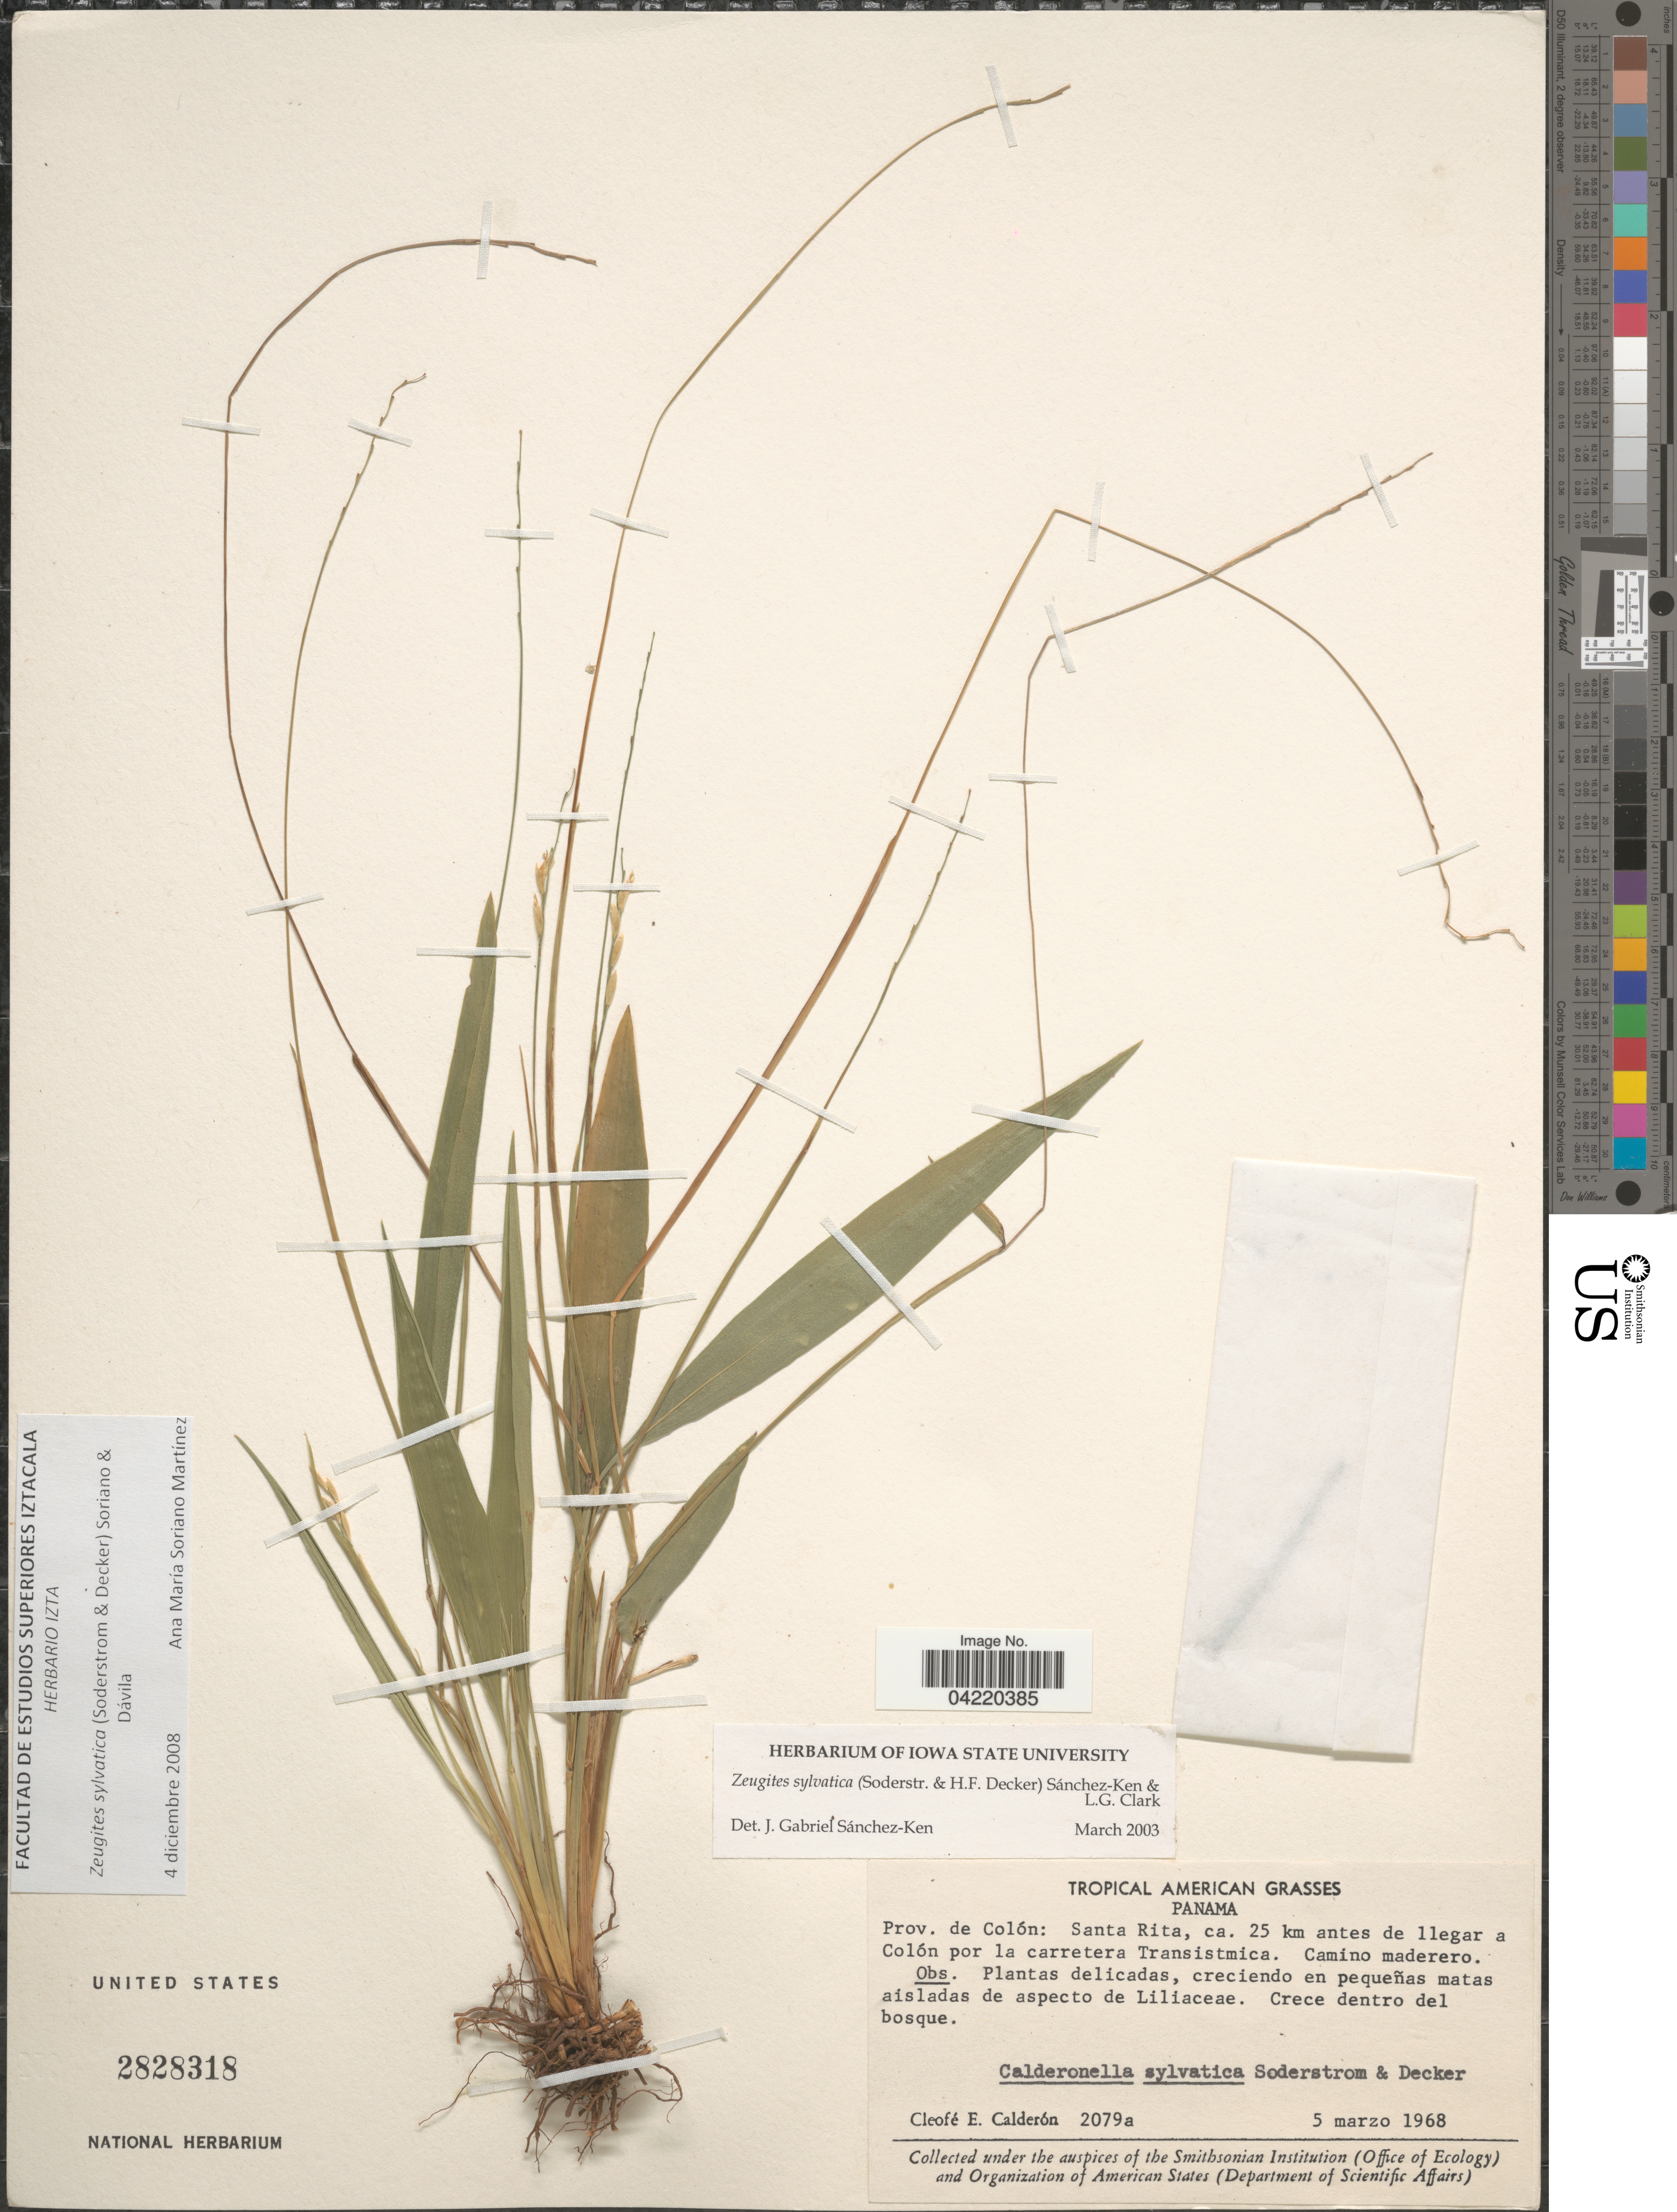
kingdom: Plantae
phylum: Tracheophyta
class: Liliopsida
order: Poales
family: Poaceae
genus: Zeugites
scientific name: Zeugites sylvaticus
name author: (Soderstr. & H. F. Decker) A.M. Soriano & Dávila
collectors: C. E. Calderón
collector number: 2079a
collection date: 1968-03-05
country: Panama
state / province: Colón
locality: Tropical American. Santa Rita, ca. 25 km antes de llegar a Colón por la carretera Transistmica.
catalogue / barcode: US 2828318